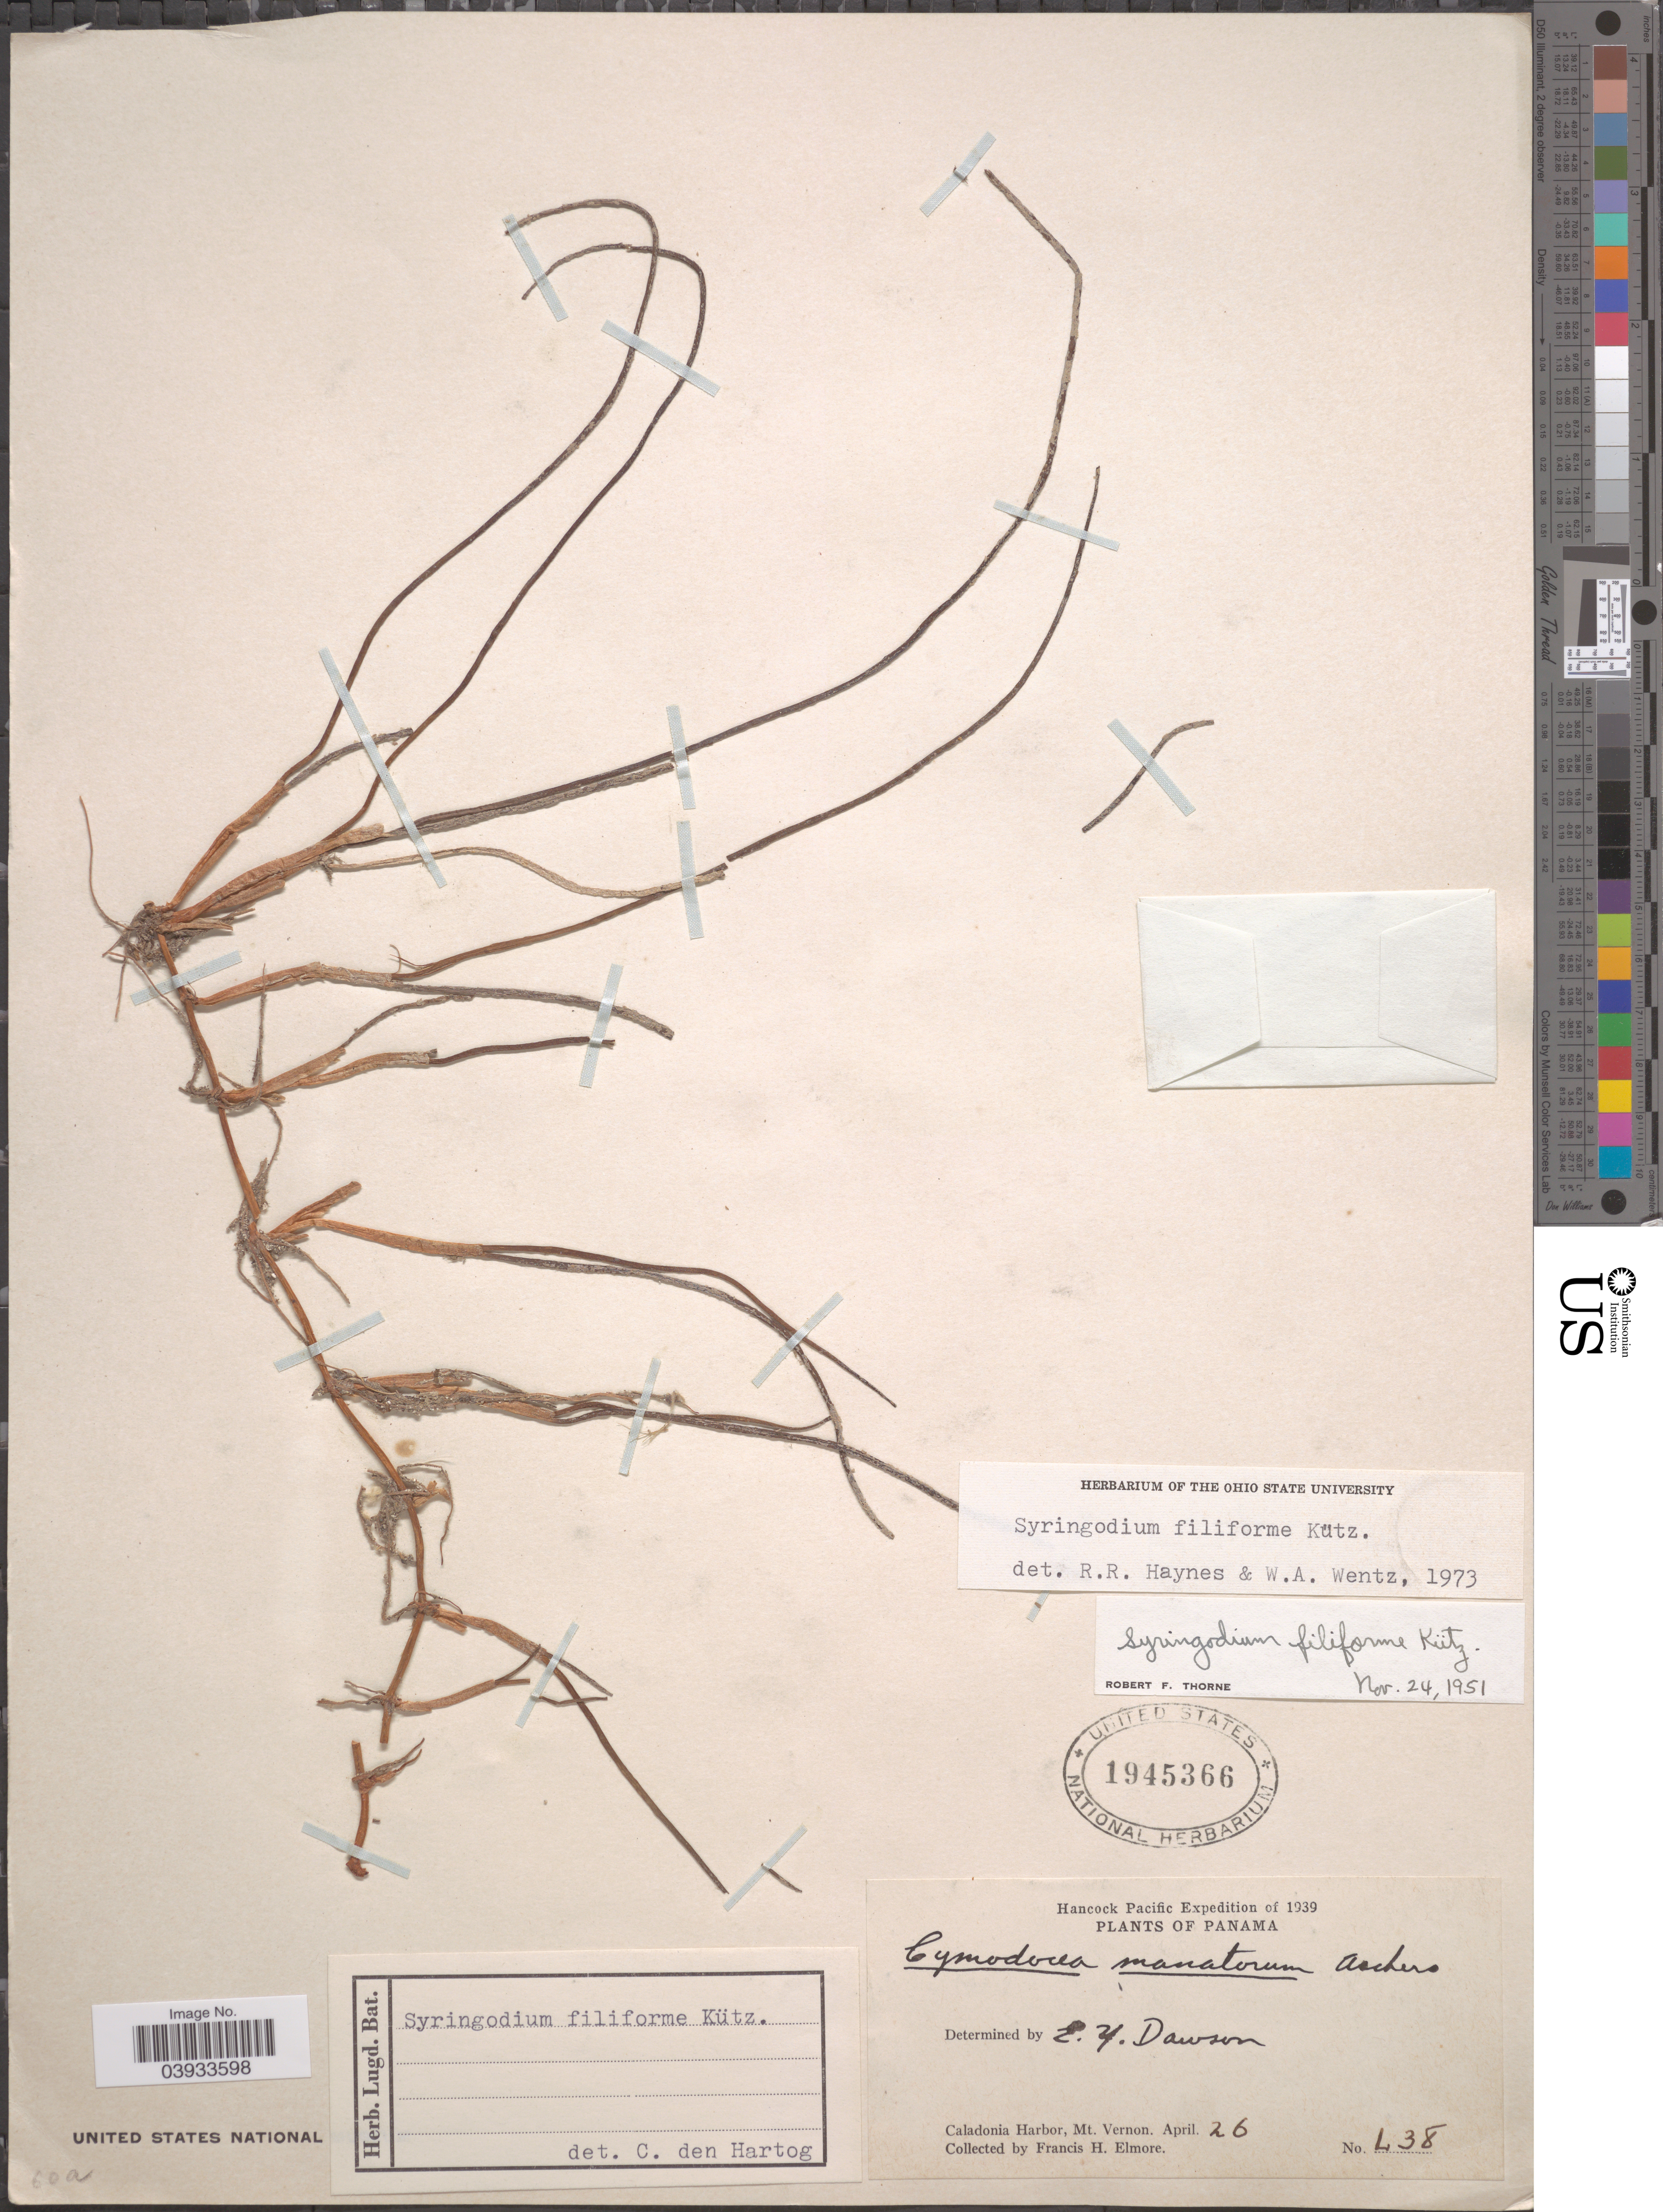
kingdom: Plantae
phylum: Tracheophyta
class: Liliopsida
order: Alismatales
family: Cymodoceaceae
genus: Syringodium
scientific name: Syringodium filiforme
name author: Kütz.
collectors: F. H. Elmore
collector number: L38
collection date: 1939-04-26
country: Panama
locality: Caladonia Harbor, Mt. Vernon.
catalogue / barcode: US 1945366